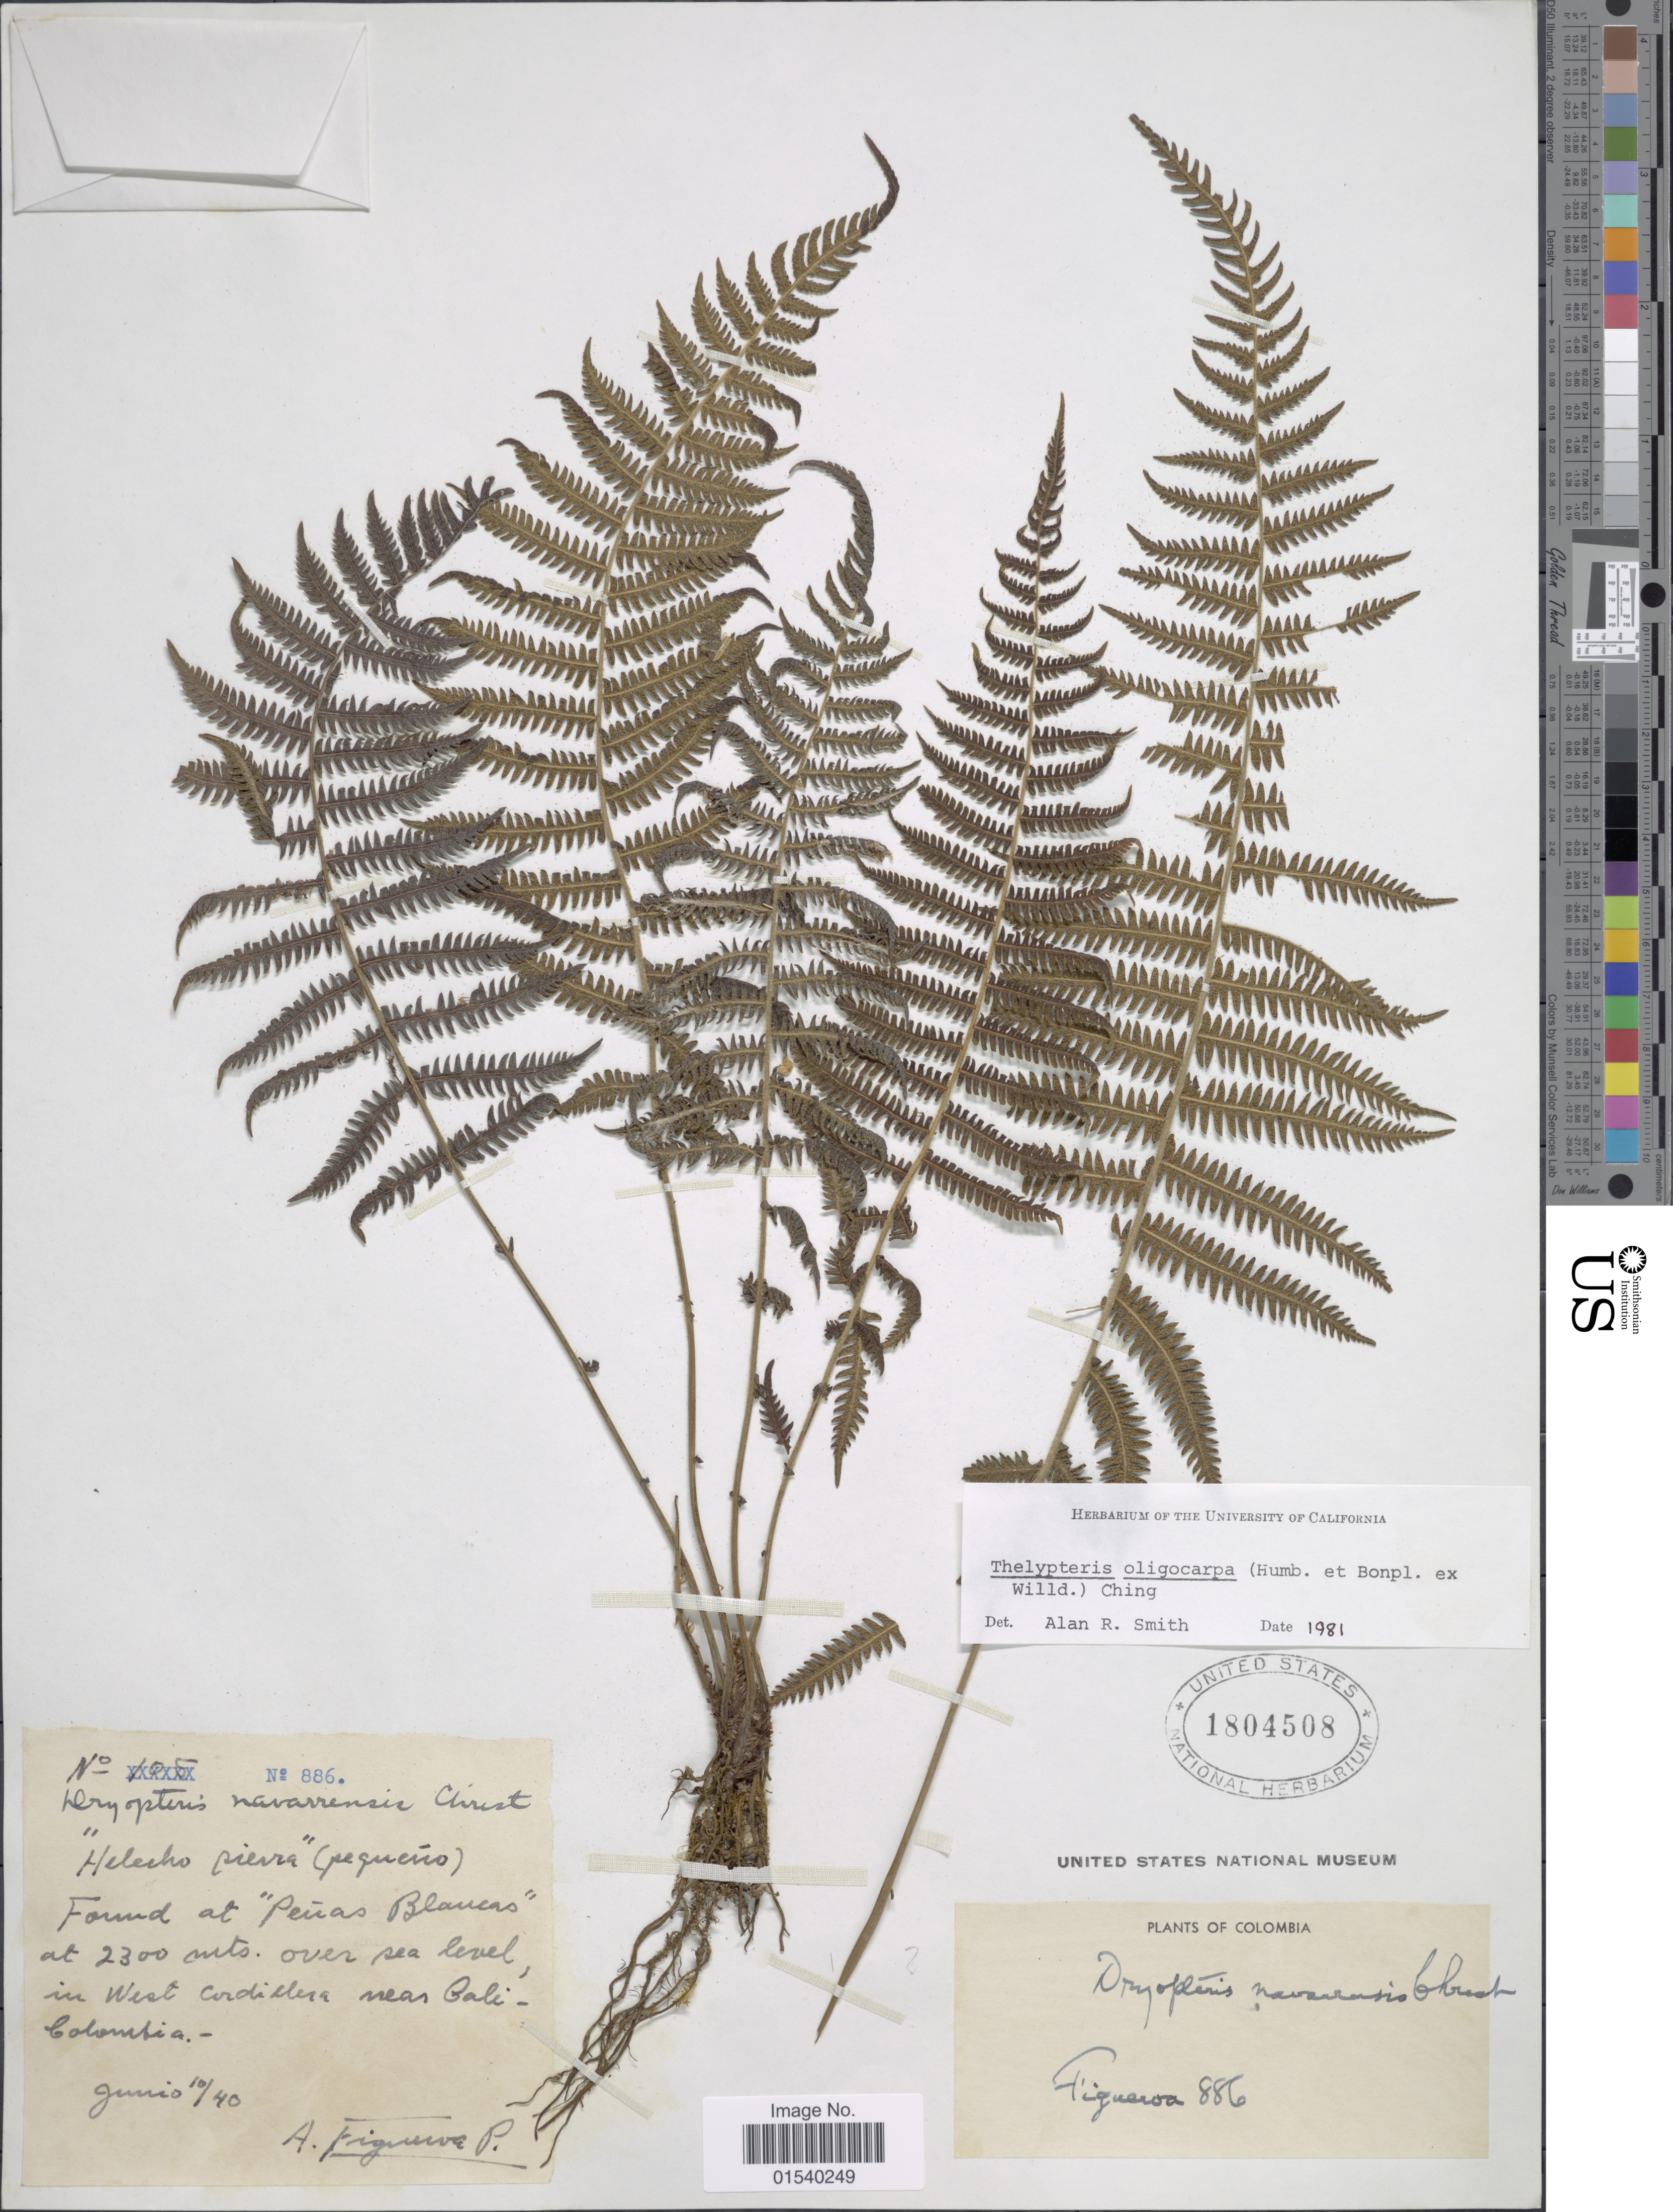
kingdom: Plantae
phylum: Tracheophyta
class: Polypodiopsida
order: Polypodiales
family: Thelypteridaceae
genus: Amauropelta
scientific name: Amauropelta oligocarpa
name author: (Humb. & Bonpl. ex Willd.) Pic. Serm.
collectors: A. Figueroa-Potes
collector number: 886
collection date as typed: Transcribed d/m/y: 10/6/40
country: Colombia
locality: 'Penas Blancas', over sea level, in West Cordillera near Cali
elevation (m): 2300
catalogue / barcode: US 1804508